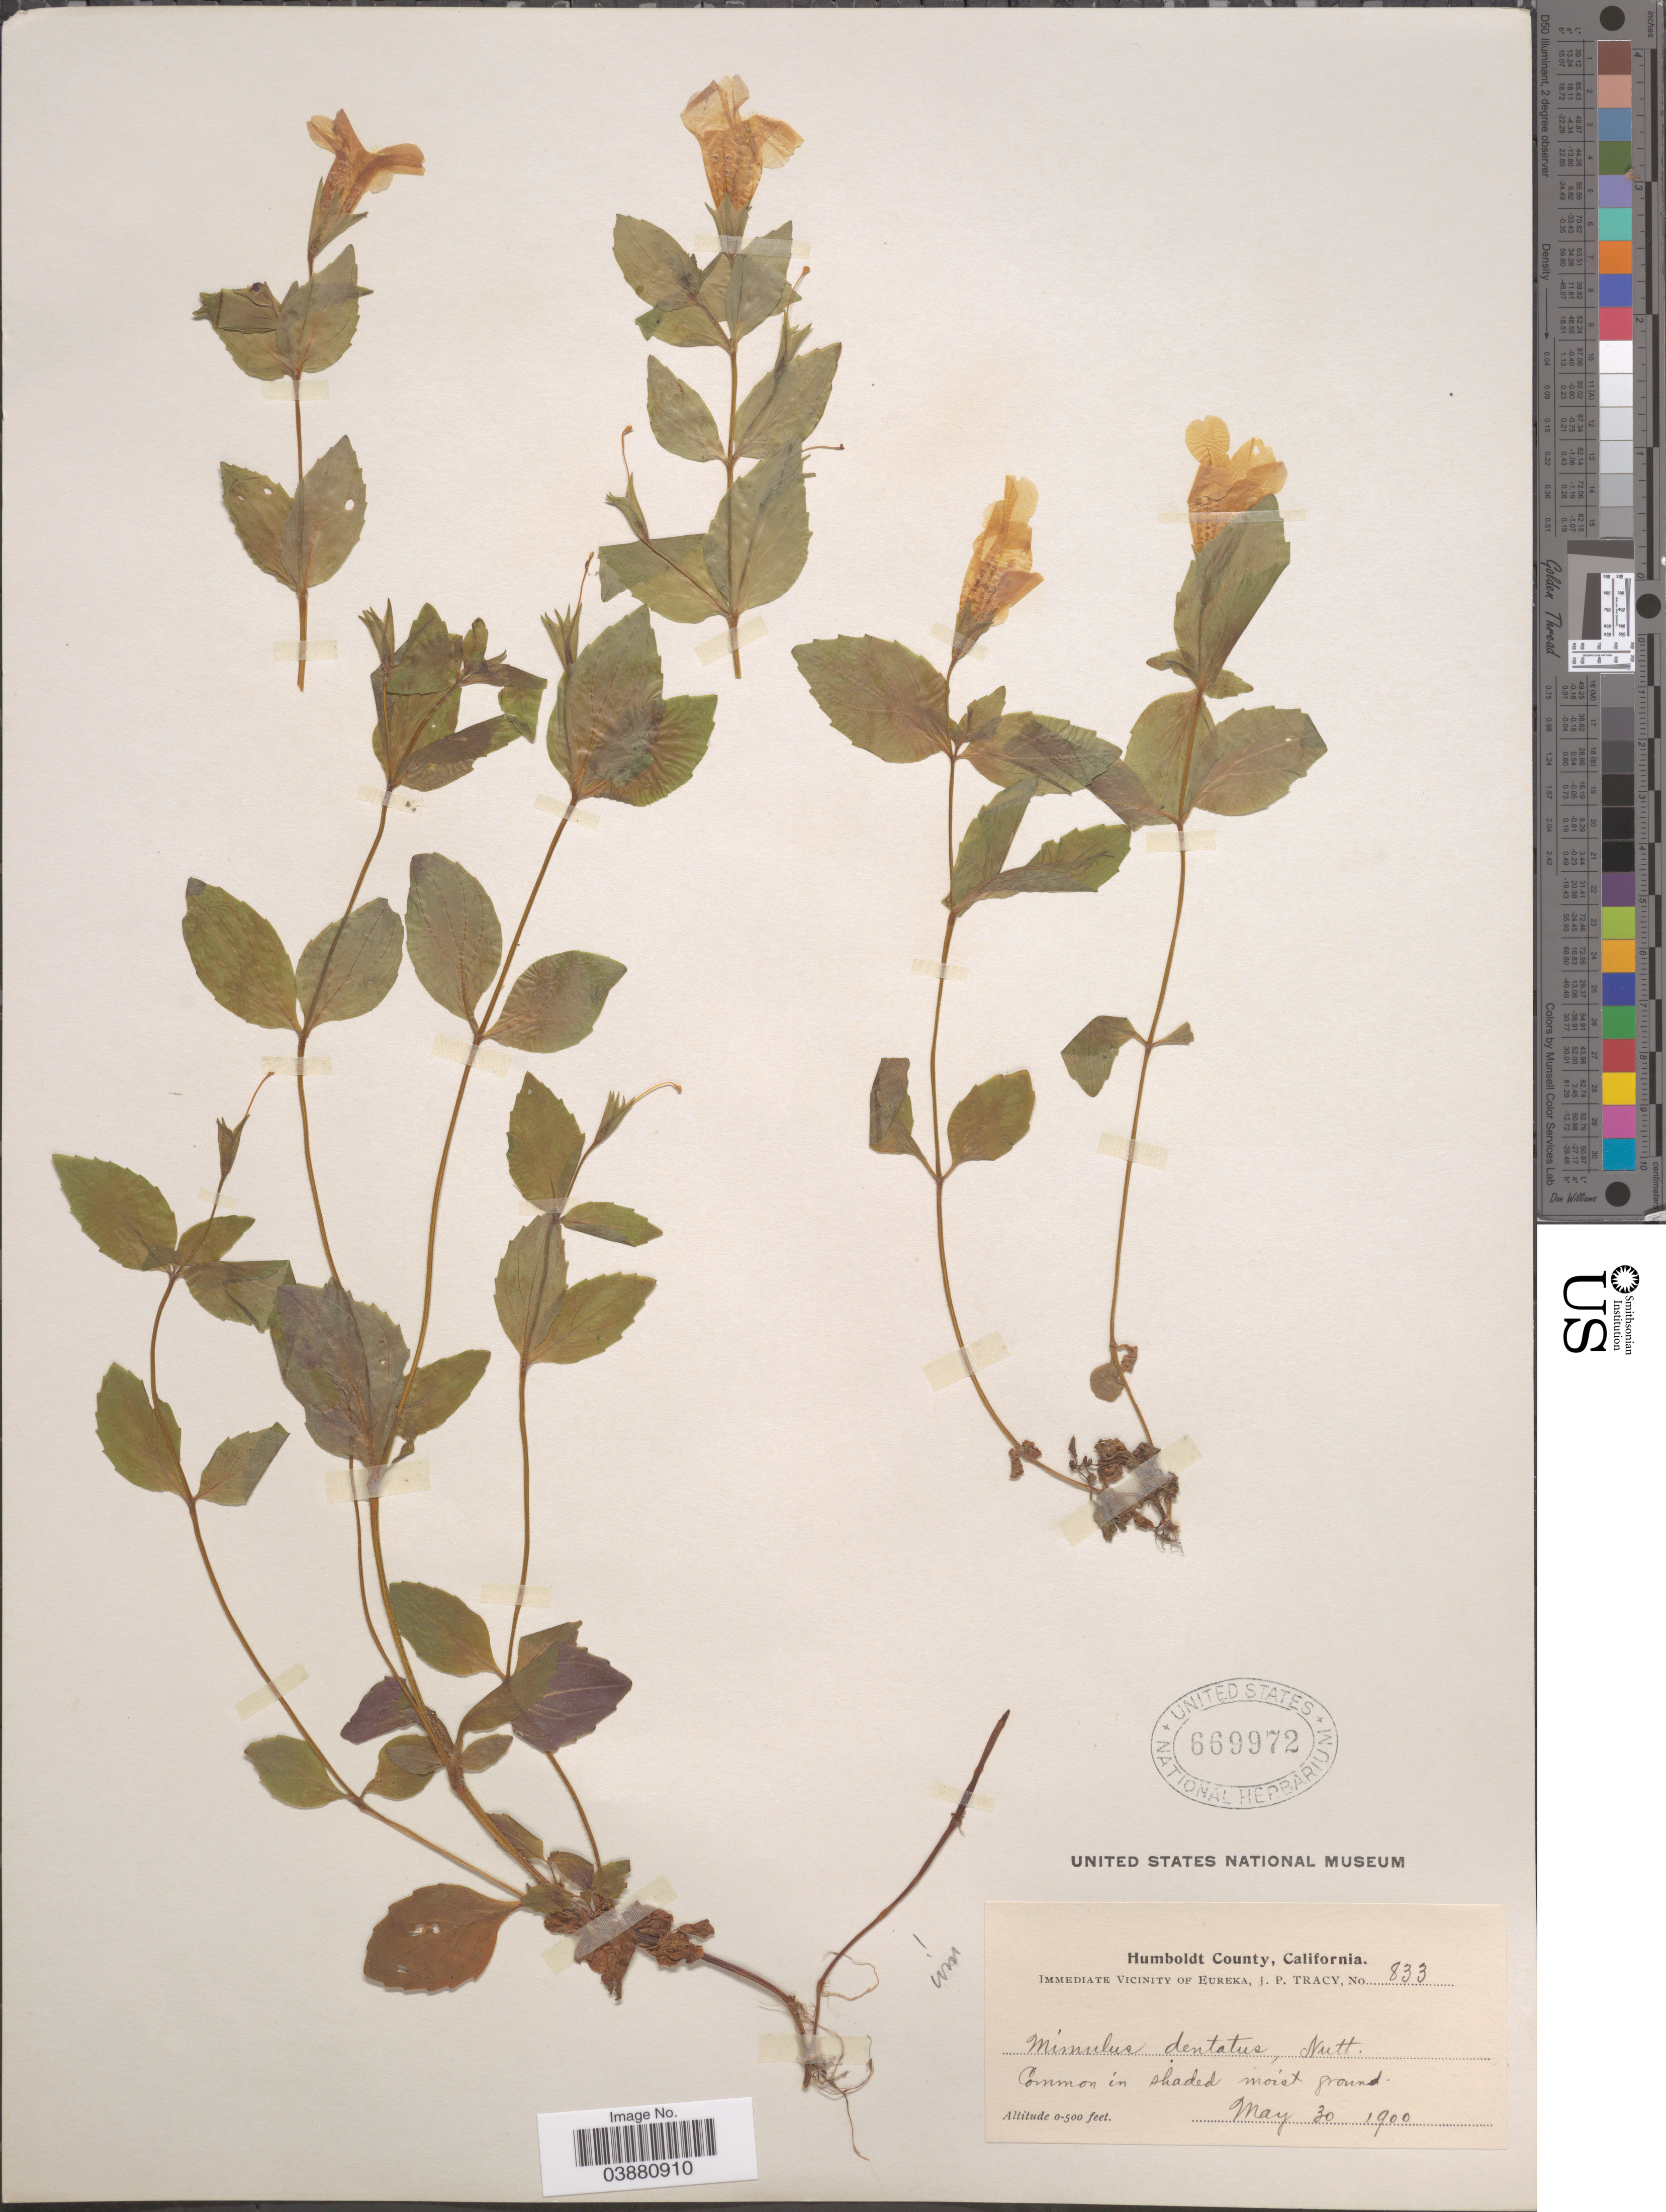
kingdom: Plantae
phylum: Tracheophyta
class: Magnoliopsida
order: Lamiales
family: Phrymaceae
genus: Mimulus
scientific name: Mimulus dentatus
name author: Nutt. ex Benth.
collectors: J. Tracy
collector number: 833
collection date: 1900-05-30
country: United States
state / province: California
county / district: Humboldt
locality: Humboldt County. Immediate vicinity of Eureka.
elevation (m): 0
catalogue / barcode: US 669972